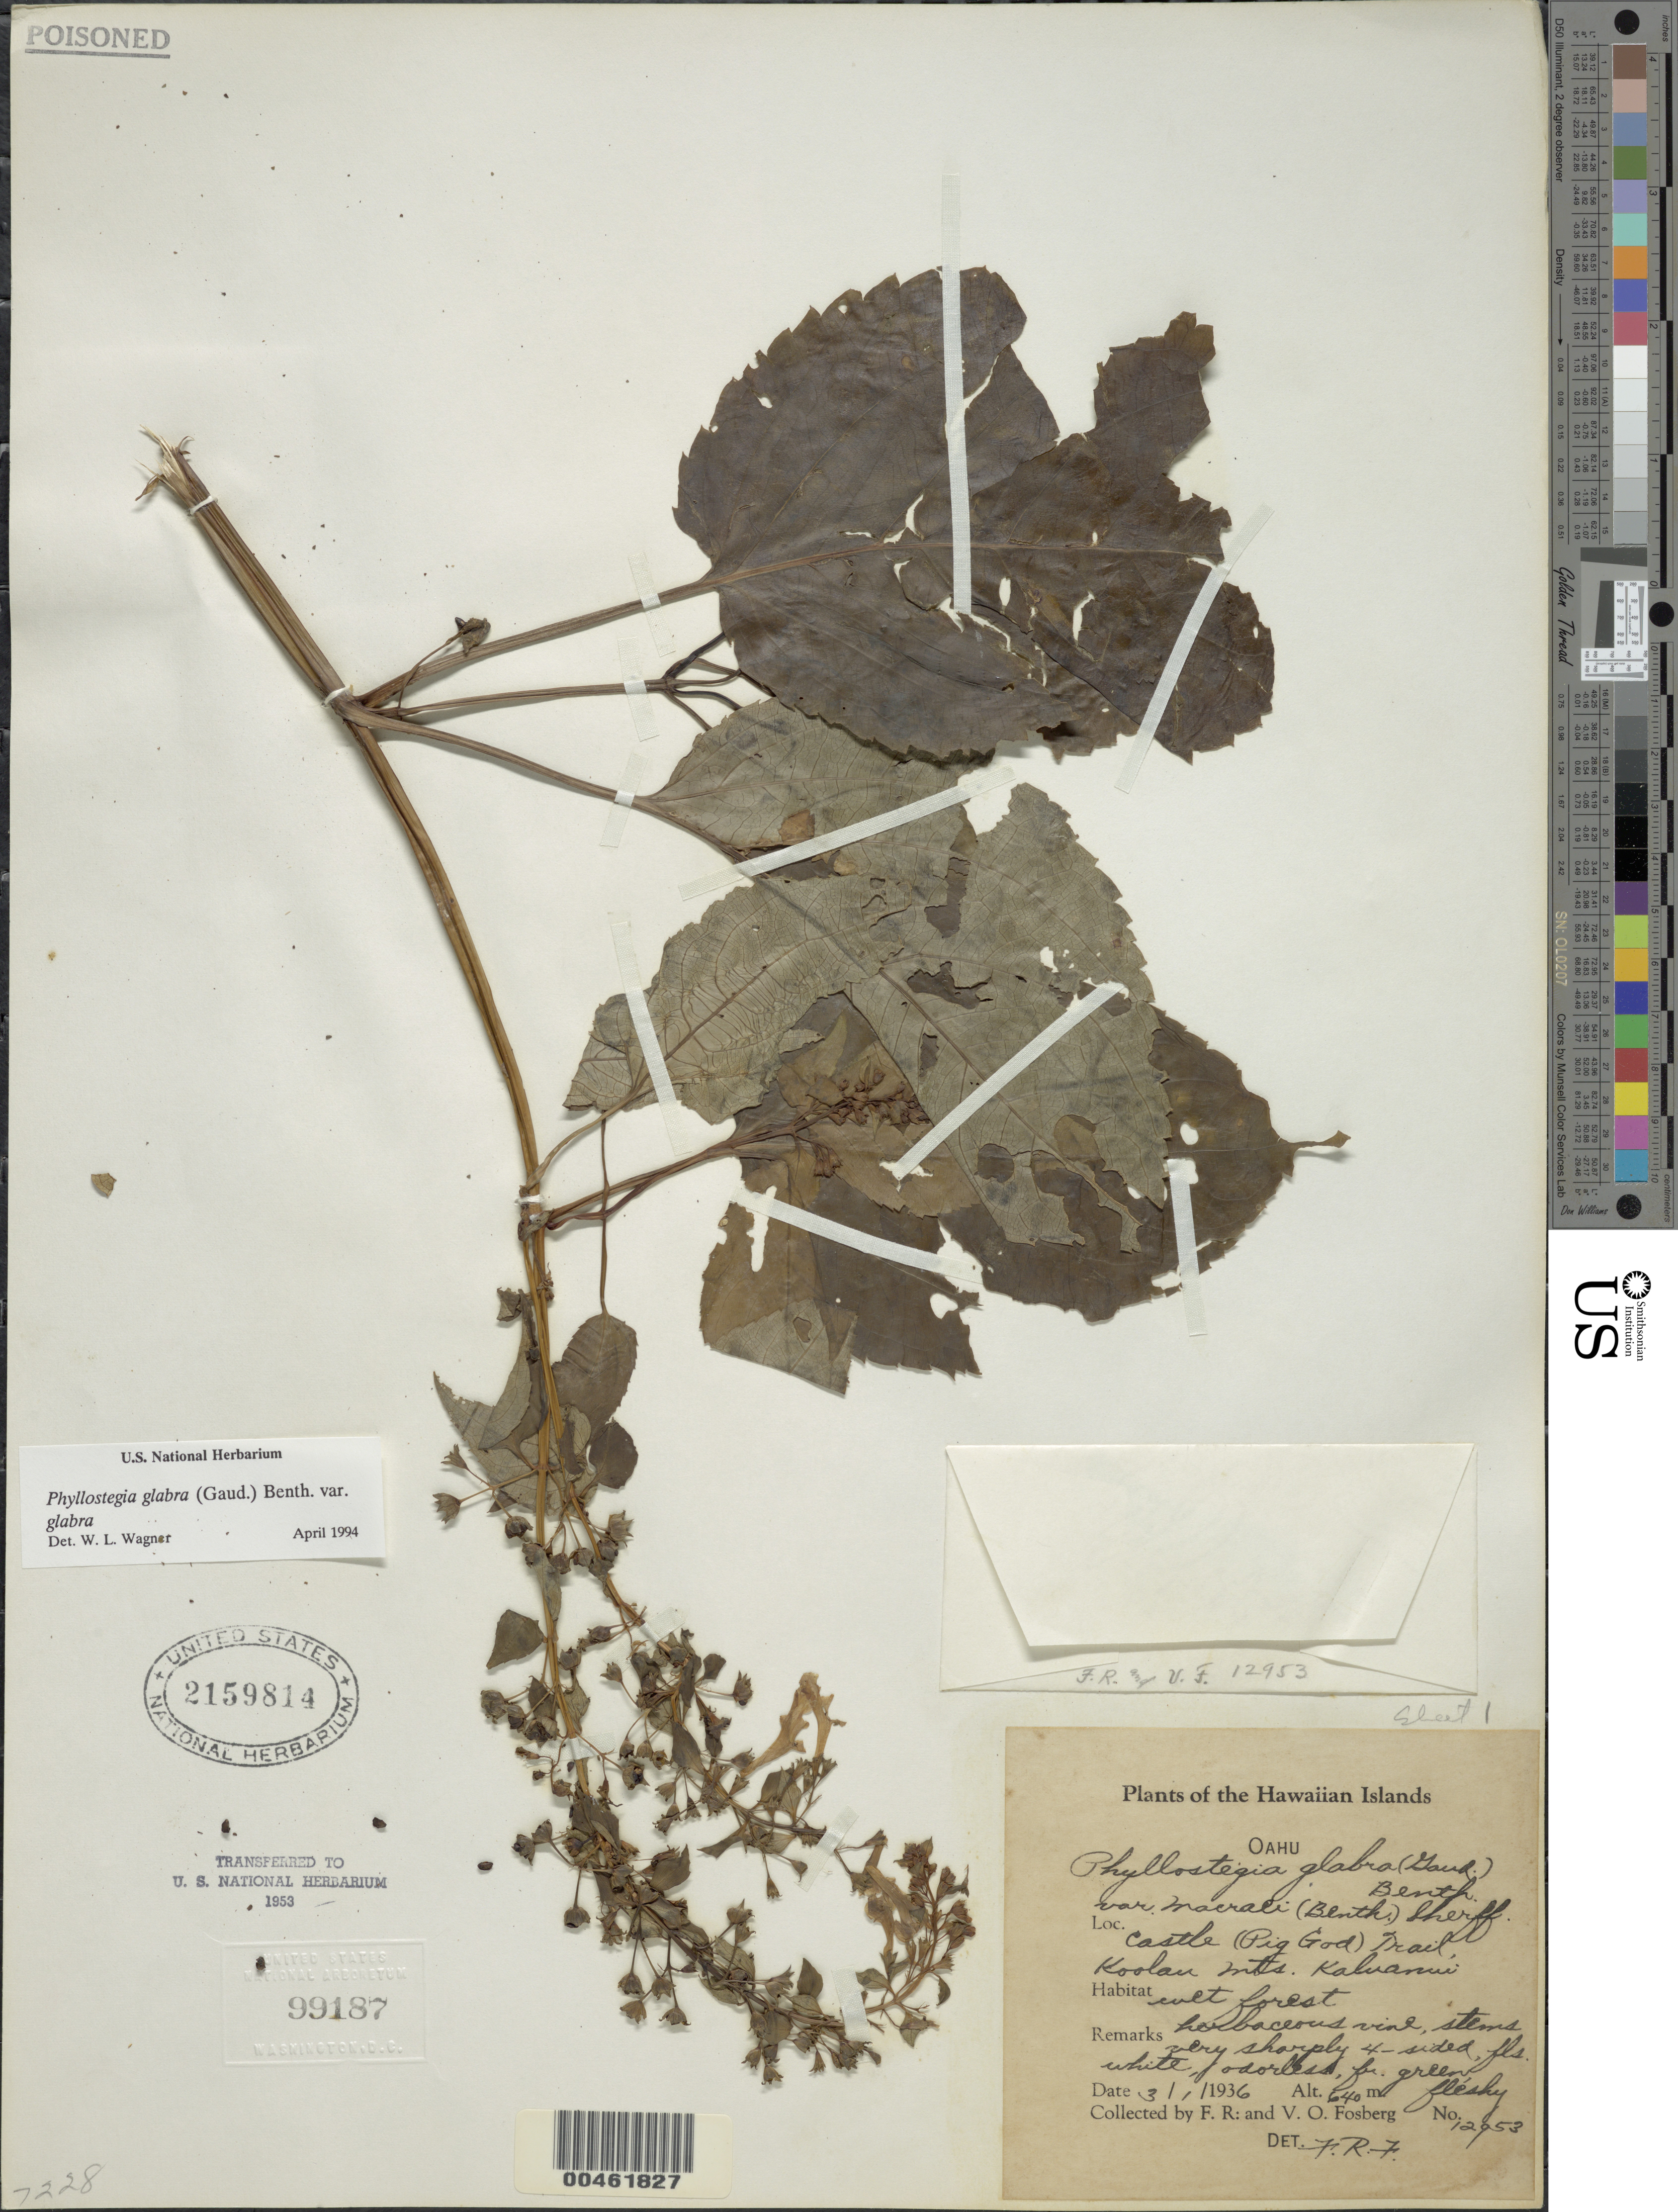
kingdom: Plantae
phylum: Tracheophyta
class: Magnoliopsida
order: Lamiales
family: Lamiaceae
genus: Phyllostegia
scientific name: Phyllostegia glabra var. glabra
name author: (Gaudich.) Benth.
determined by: Wagner, W. L., (BOT), Smithsonian Institution - National Museum of Natural History (UNITED STATES)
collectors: F. R. Fosberg & V. O. Fosberg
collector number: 12953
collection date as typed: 1 Mar 1936 or 3 Jan 1936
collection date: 1936-01-03 or 1936-03-01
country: United States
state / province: Hawaii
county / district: Honolulu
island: Oahu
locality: Castle (Pig God) Trail, Koolau Mountains, Kaluanui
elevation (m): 640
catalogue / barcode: US 2159814